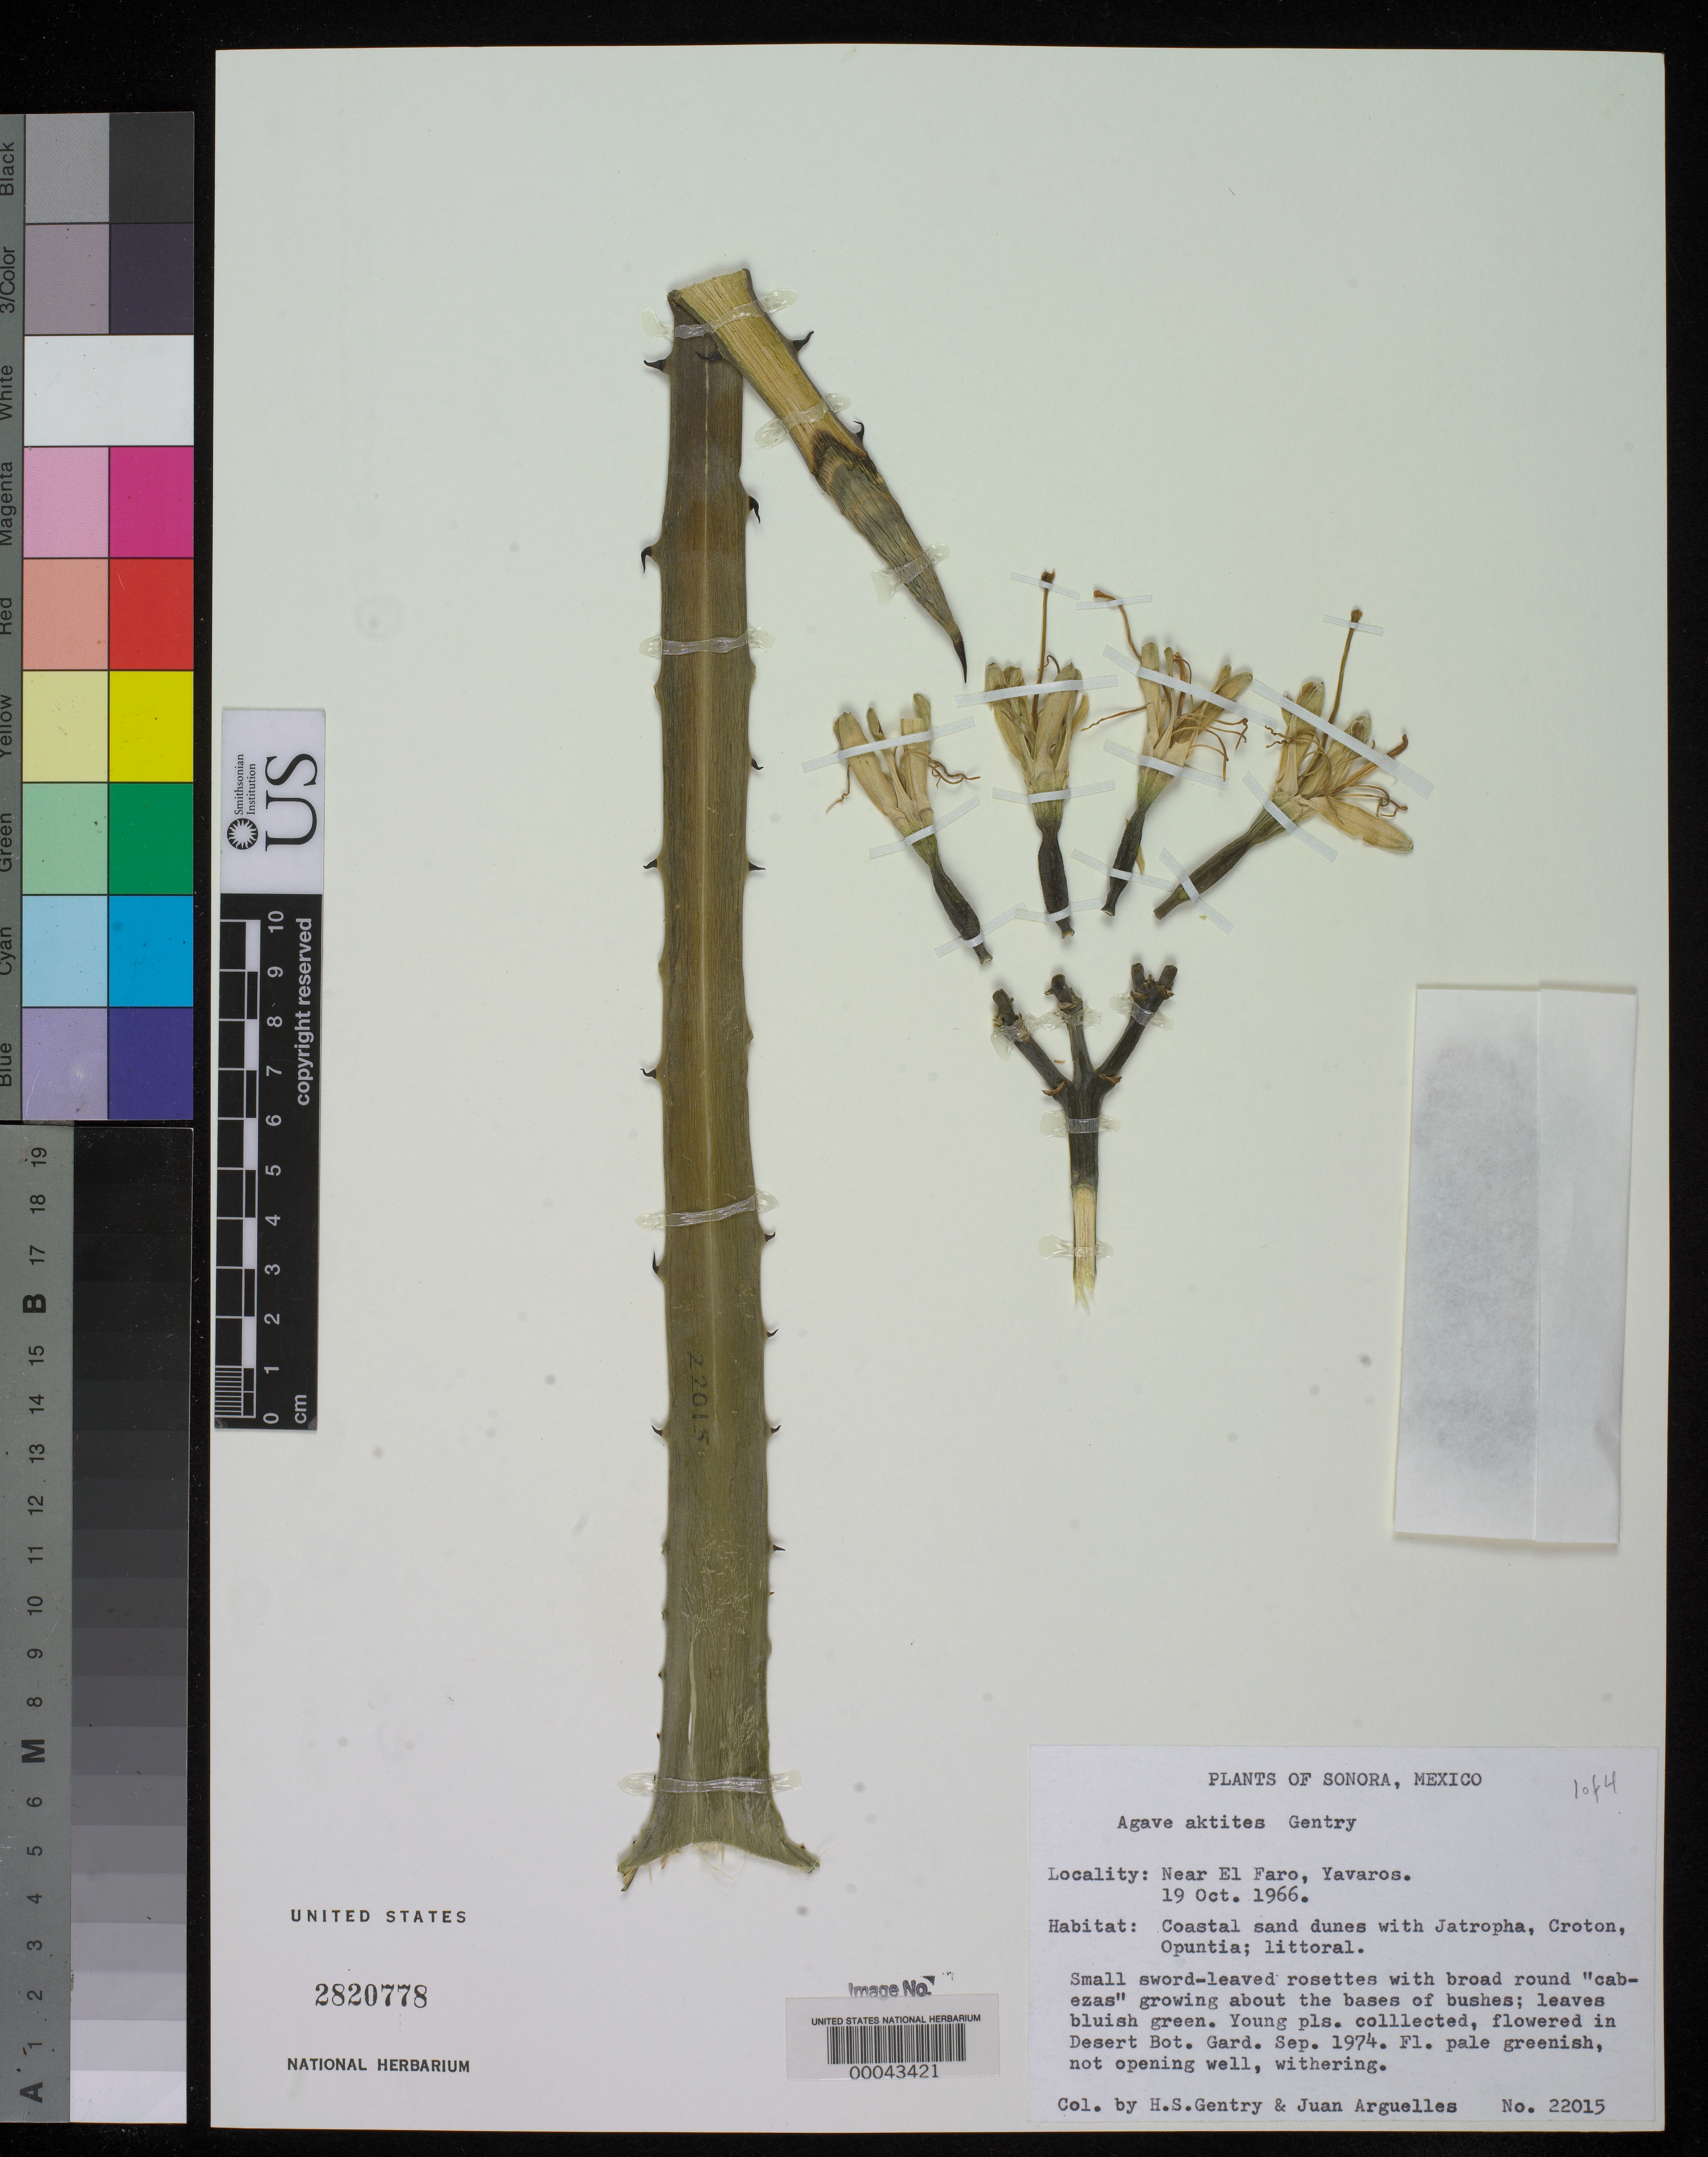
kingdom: Plantae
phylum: Tracheophyta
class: Liliopsida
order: Asparagales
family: Asparagaceae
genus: Agave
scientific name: Agave aktites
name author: Gentry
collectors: H. S. Gentry & J. Arguelles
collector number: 22015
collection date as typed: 19 Oct 1966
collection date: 1966-10-19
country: Mexico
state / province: Sonora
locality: Near el faro, yavaros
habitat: Coastal sand dunes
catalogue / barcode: US 2820778